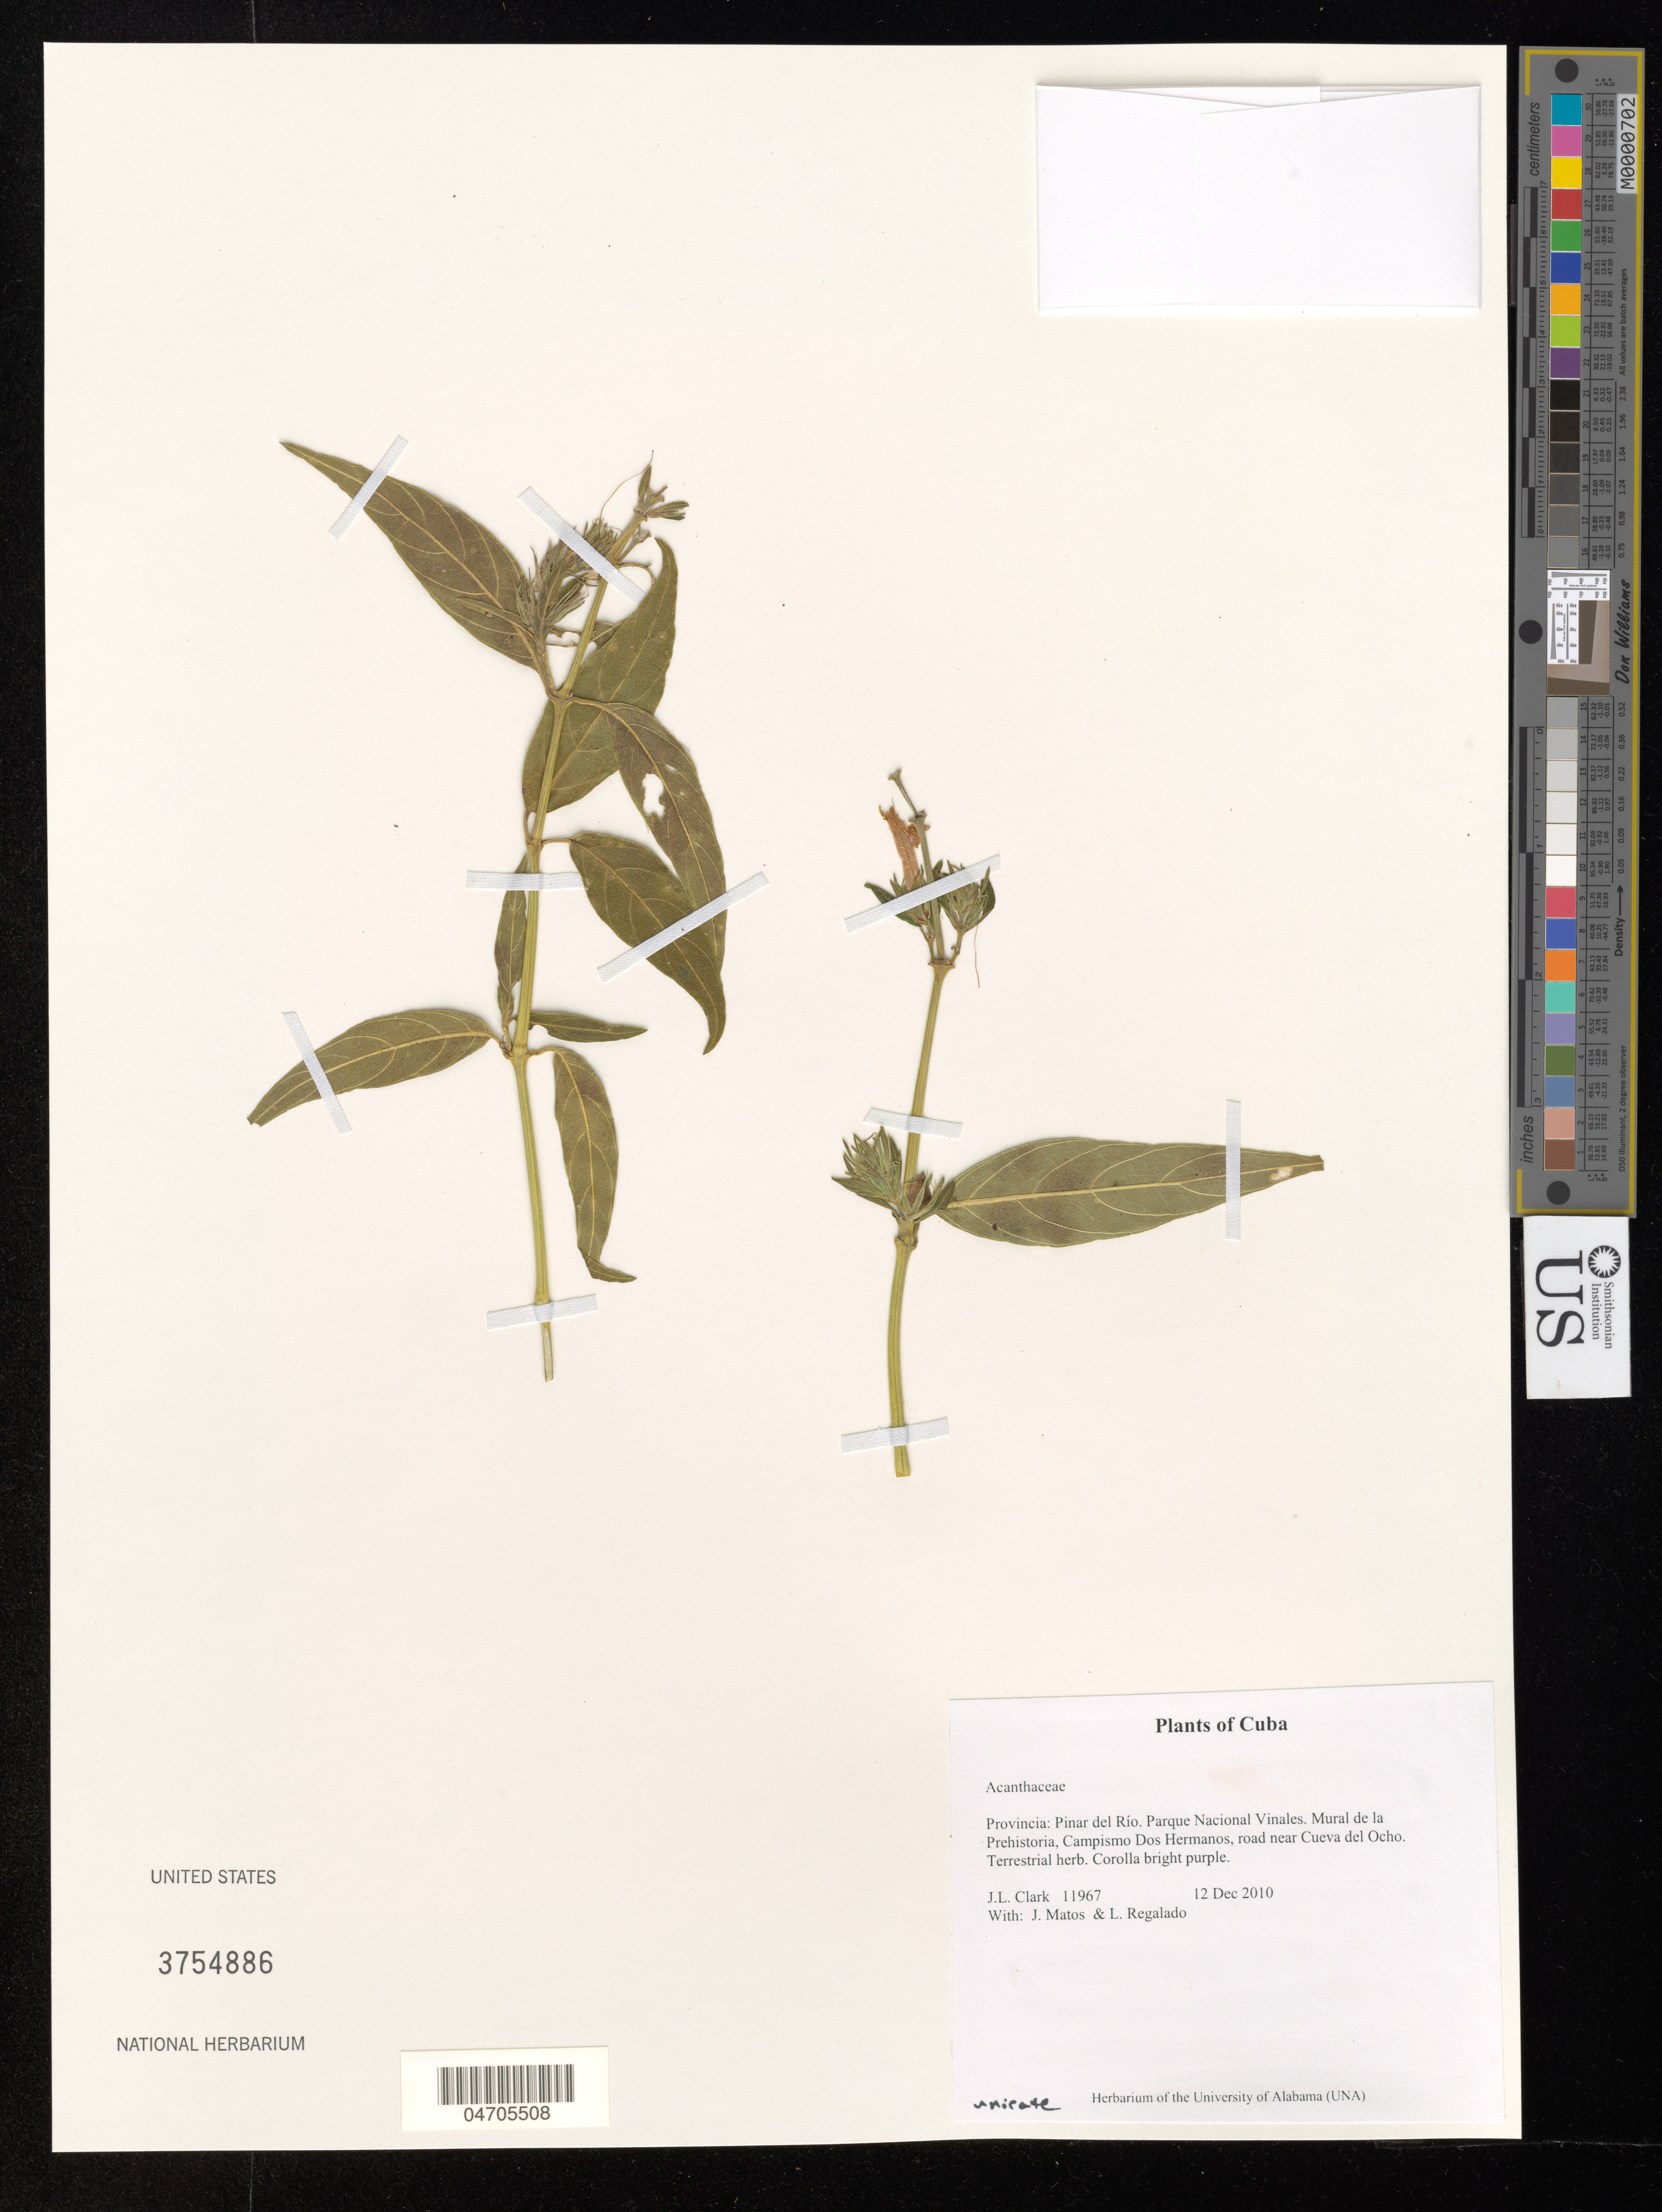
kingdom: Plantae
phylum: Tracheophyta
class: Magnoliopsida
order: Lamiales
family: Acanthaceae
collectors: J. L. Clark, J. Matos & L. Regalado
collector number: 11967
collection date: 2010-12-12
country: Cuba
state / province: Pinar del Río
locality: Parque Nacional Vinales. Mural de la Prehistoria, Campismo Dos Hermanos, road near Cueva del Ocho.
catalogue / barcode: US 3754886